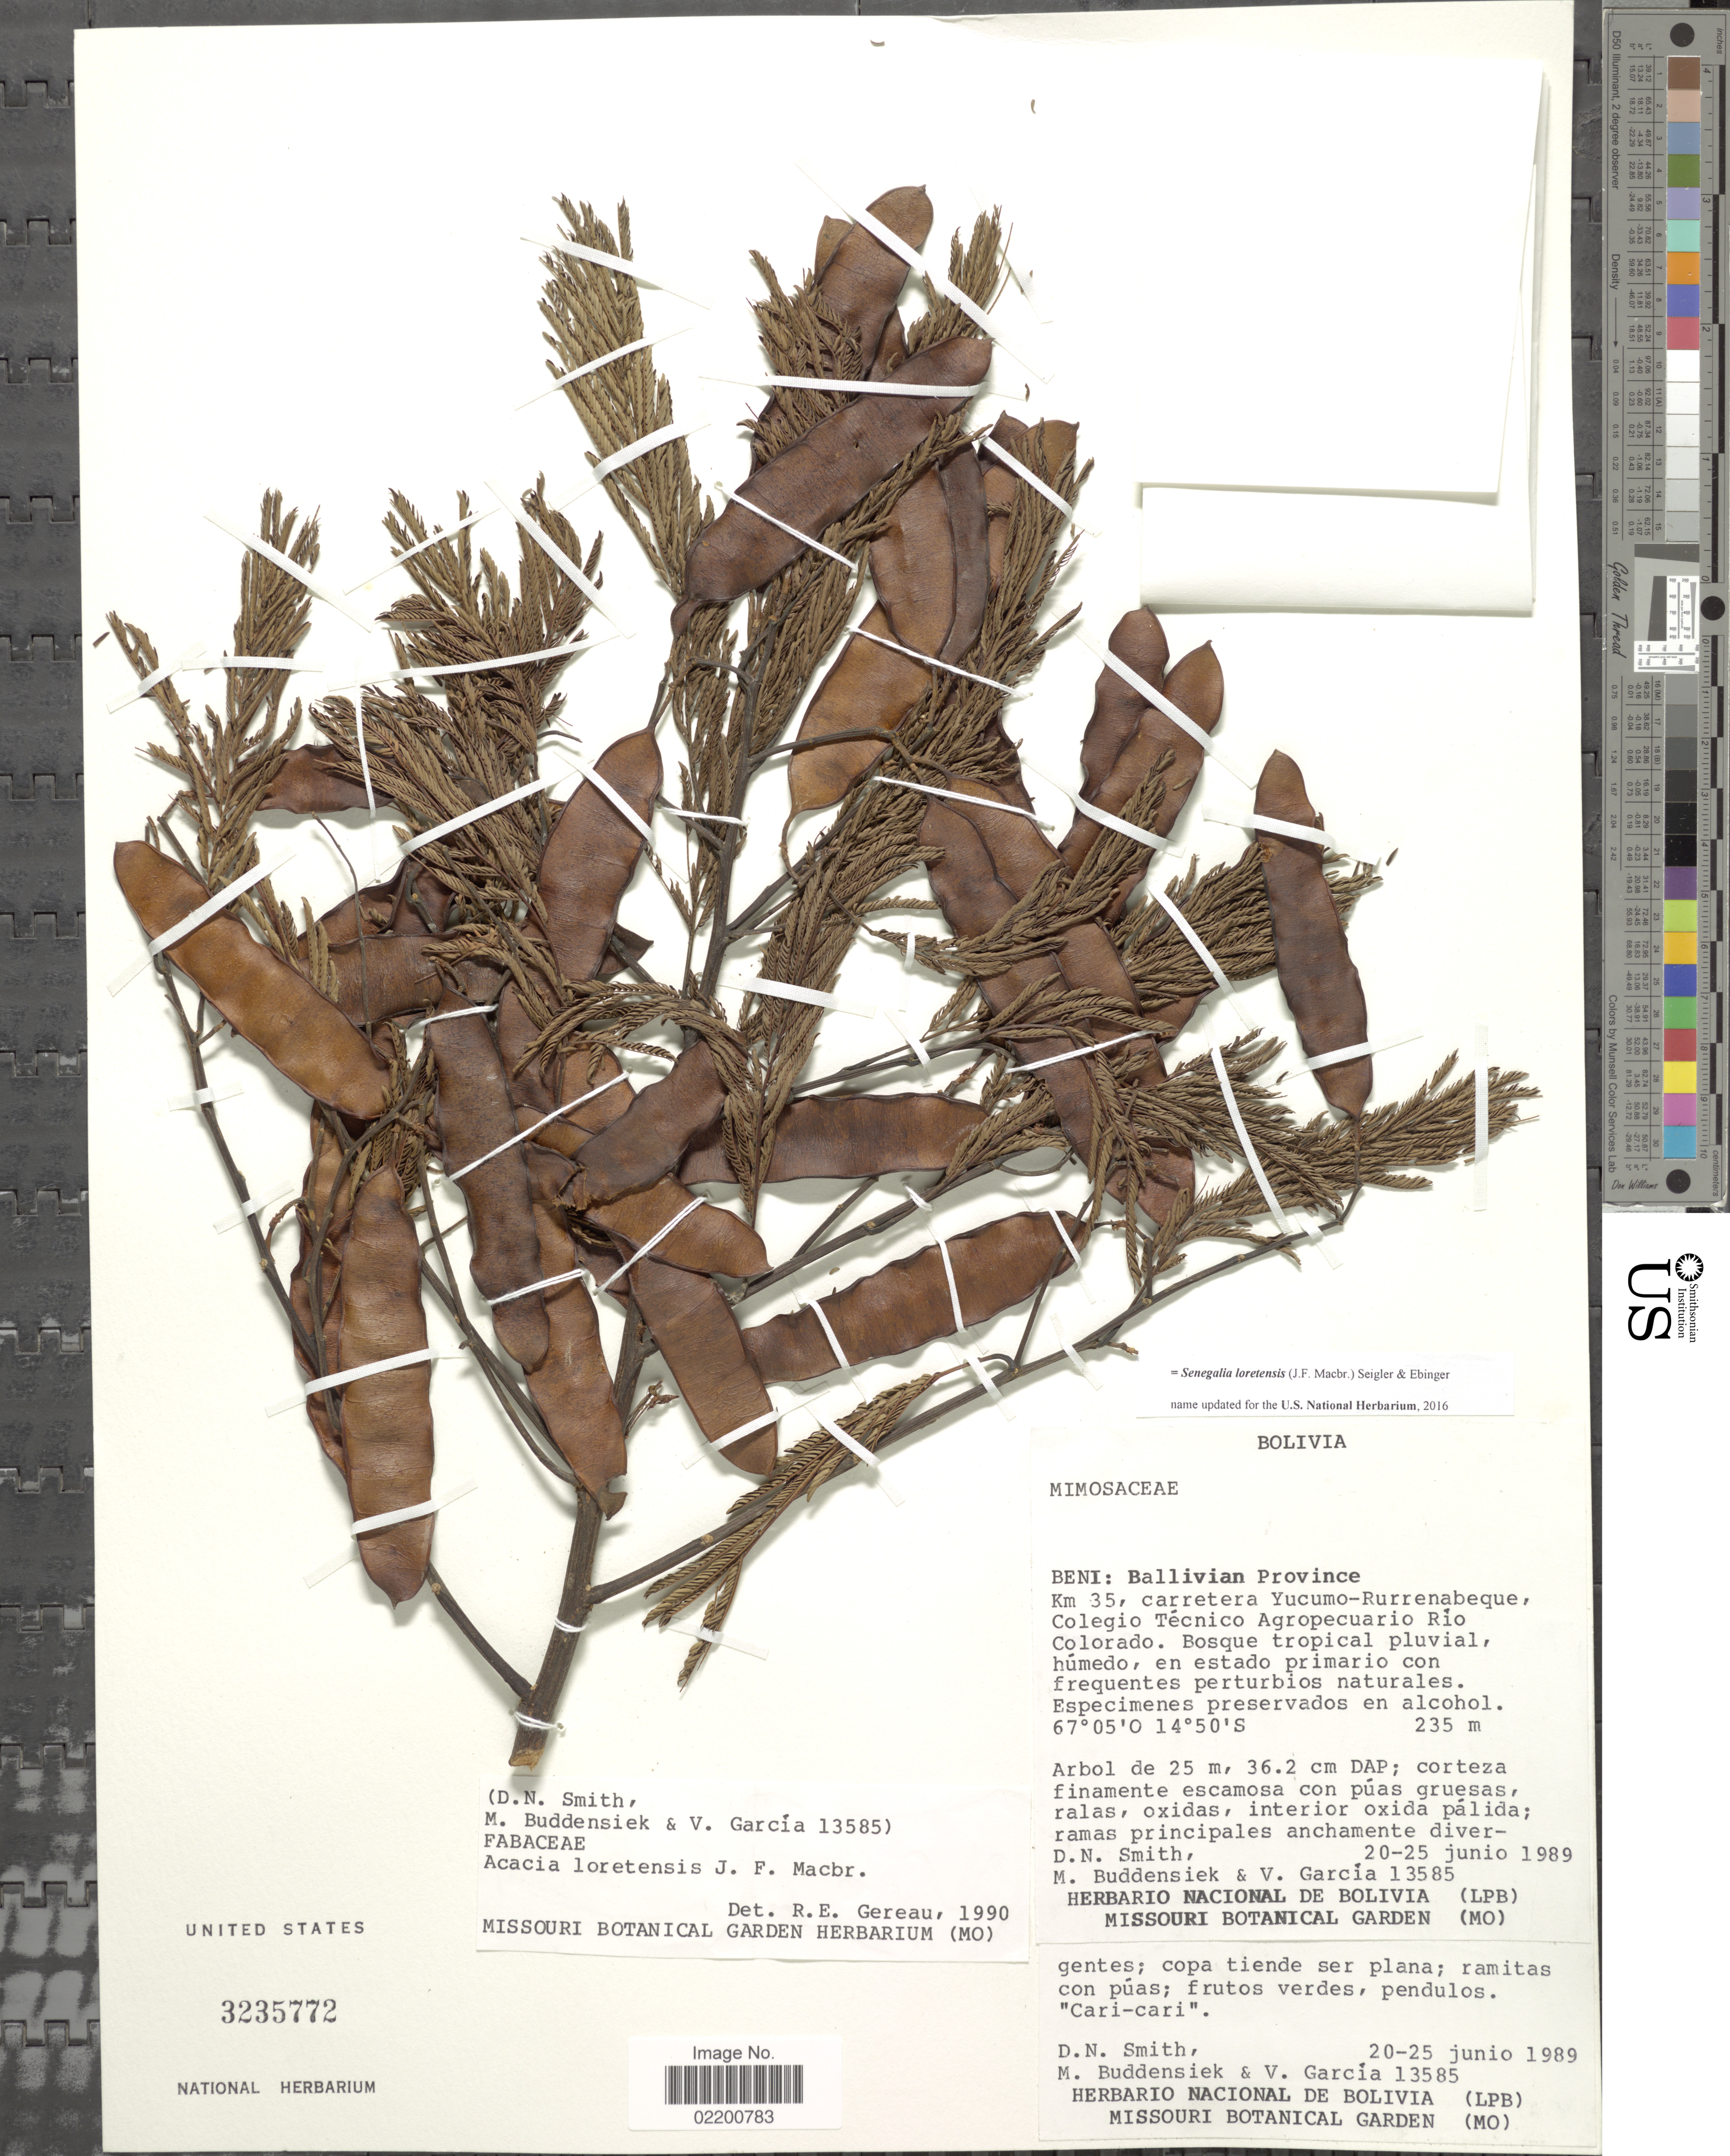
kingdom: Plantae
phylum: Tracheophyta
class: Magnoliopsida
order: Fabales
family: Fabaceae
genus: Senegalia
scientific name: Senegalia loretensis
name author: (J.F. Macbr.) Seigler & Ebinger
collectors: D. Smith, M. Buddensiek & V. Garcia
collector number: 13585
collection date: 1989-06-20/1989-06-25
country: Bolivia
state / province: Beni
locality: Ballivian Province, Km. 32, carretera Yucumo-Rurremabeque Colegio Tecnico Agropecuario Rio Colorado, Bosque tropical pluvial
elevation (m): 235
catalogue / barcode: US 3235772